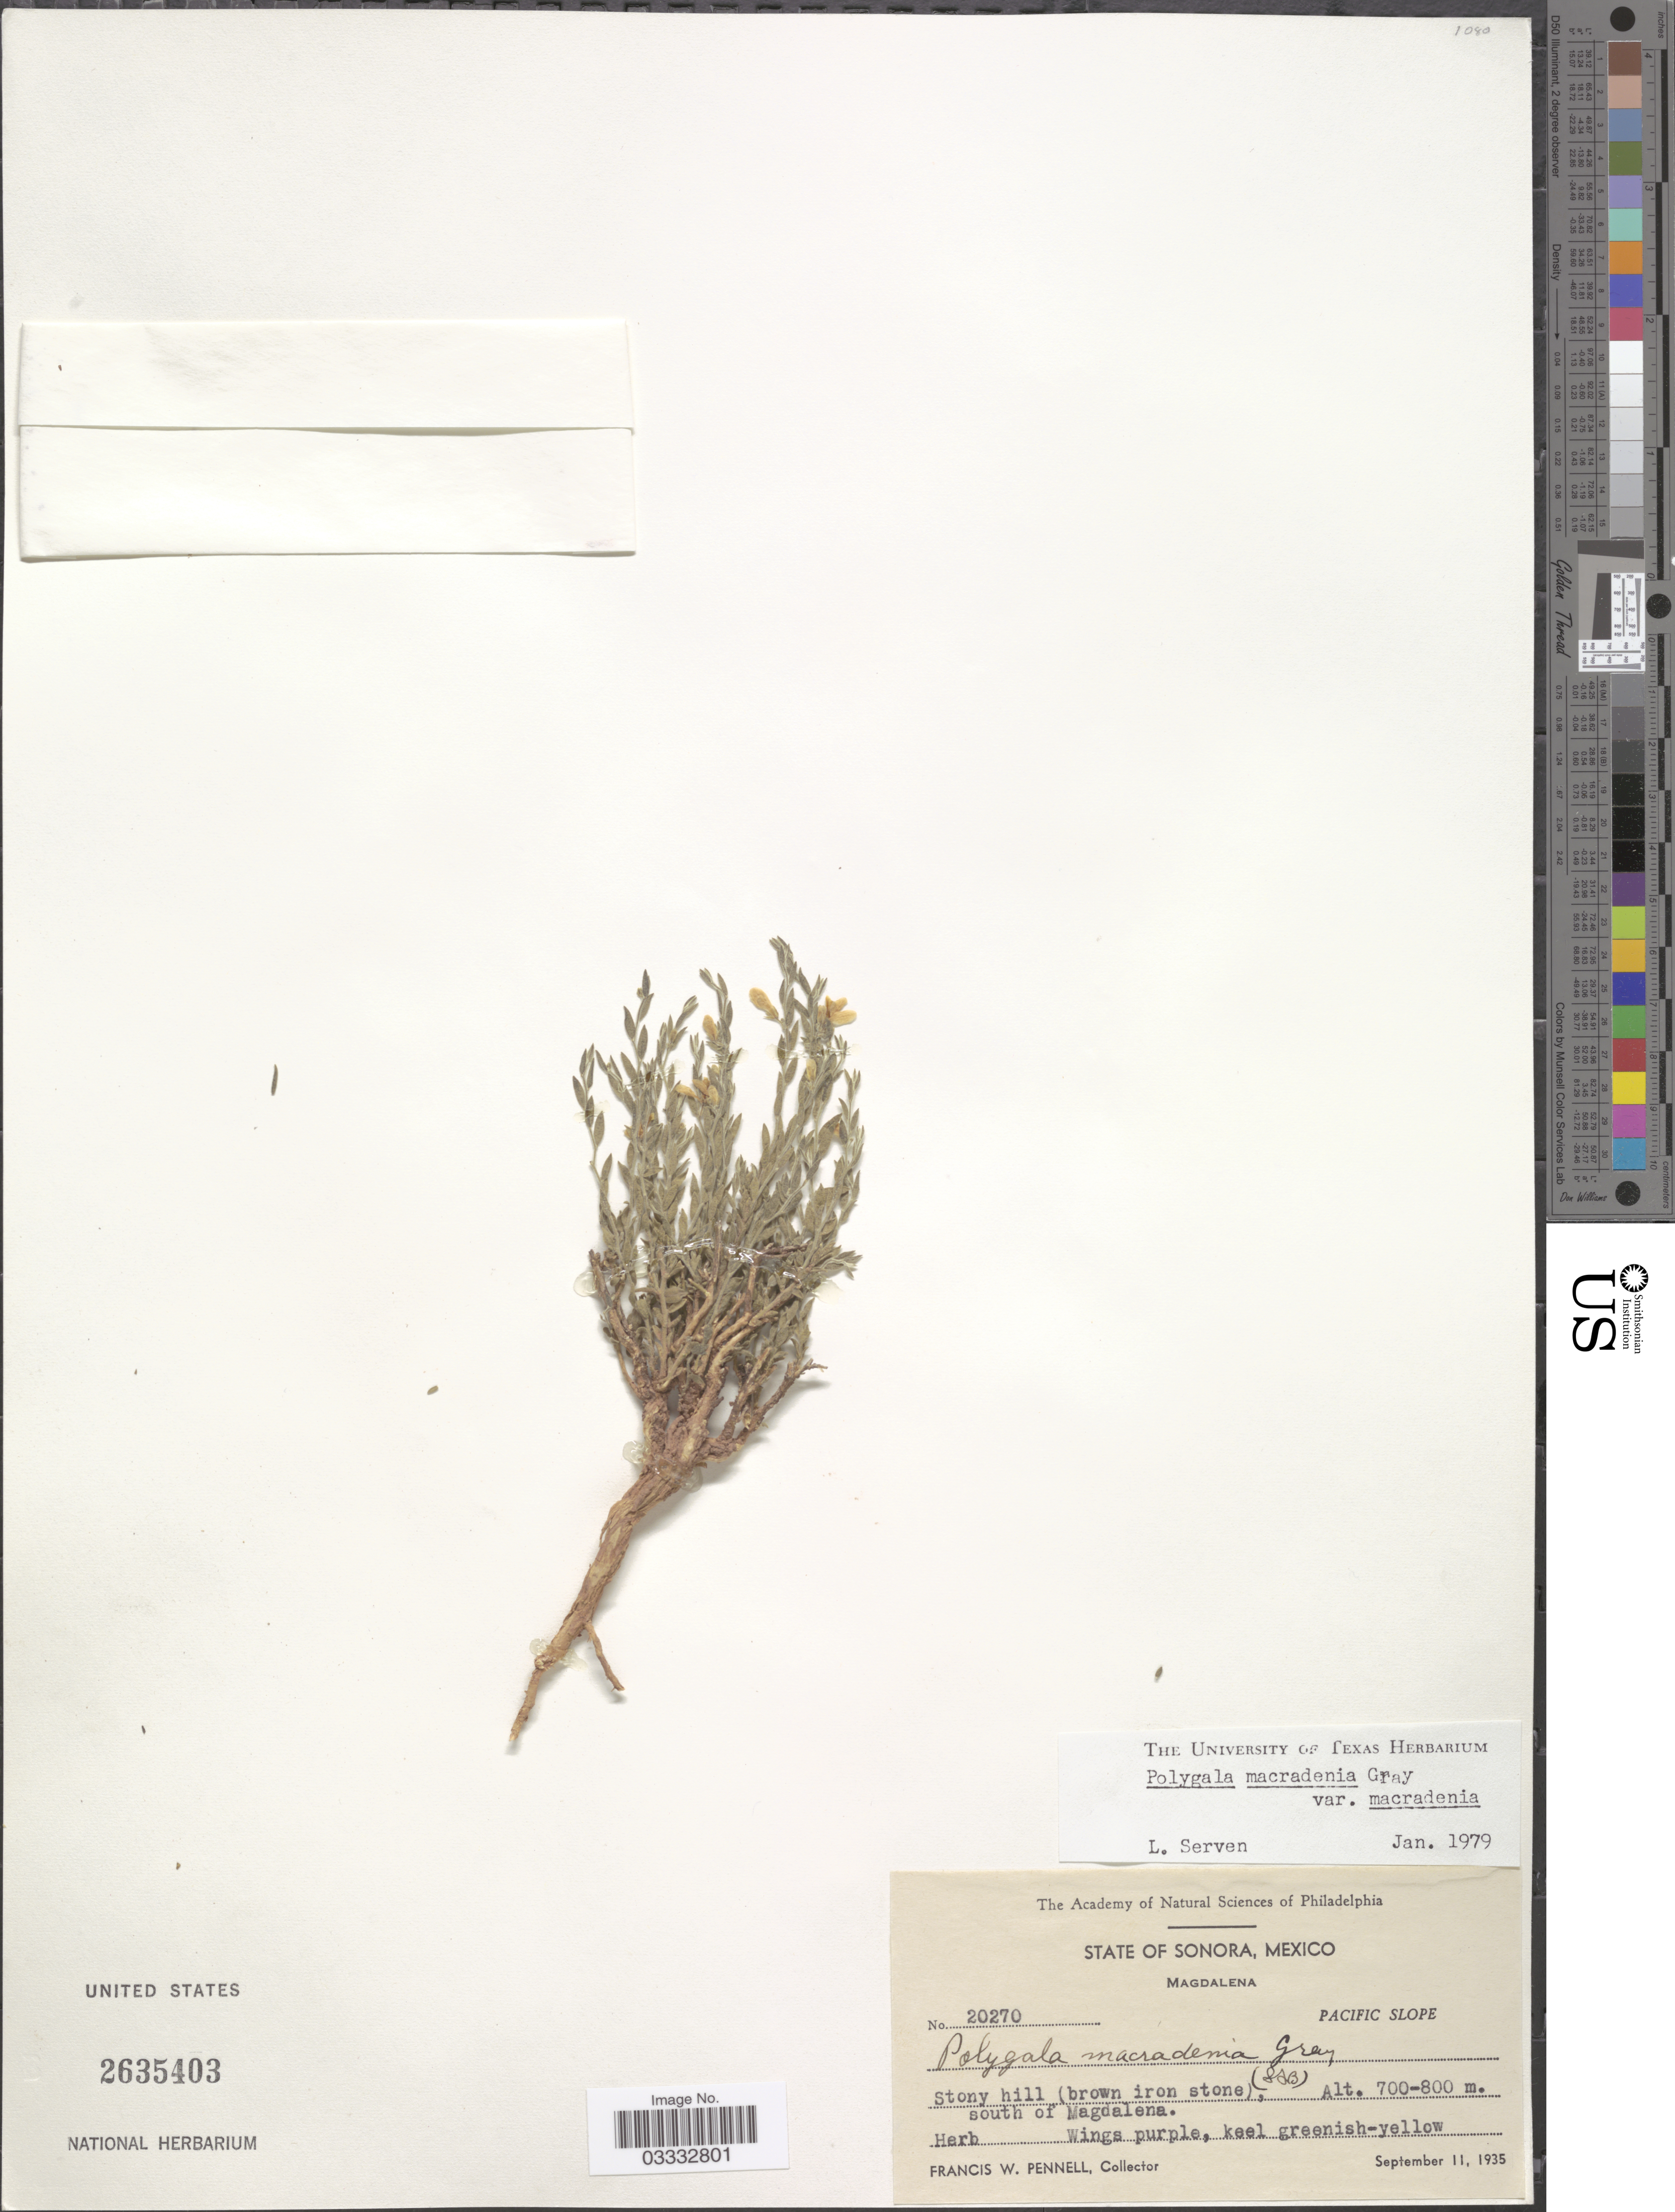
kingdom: Plantae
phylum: Tracheophyta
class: Magnoliopsida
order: Fabales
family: Polygalaceae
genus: Hebecarpa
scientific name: Hebecarpa macradenia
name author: (A. Gray) J.R. Abbott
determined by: Strong, Mark T., (BOT), Smithsonian Institution - National Museum of Natural History (UNITED STATES)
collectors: F. W. Pennell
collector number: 20270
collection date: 1935-09-11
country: Mexico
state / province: Sonora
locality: Magdalena. Pacific Slope. South of Magdalena.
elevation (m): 700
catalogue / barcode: US 2635403